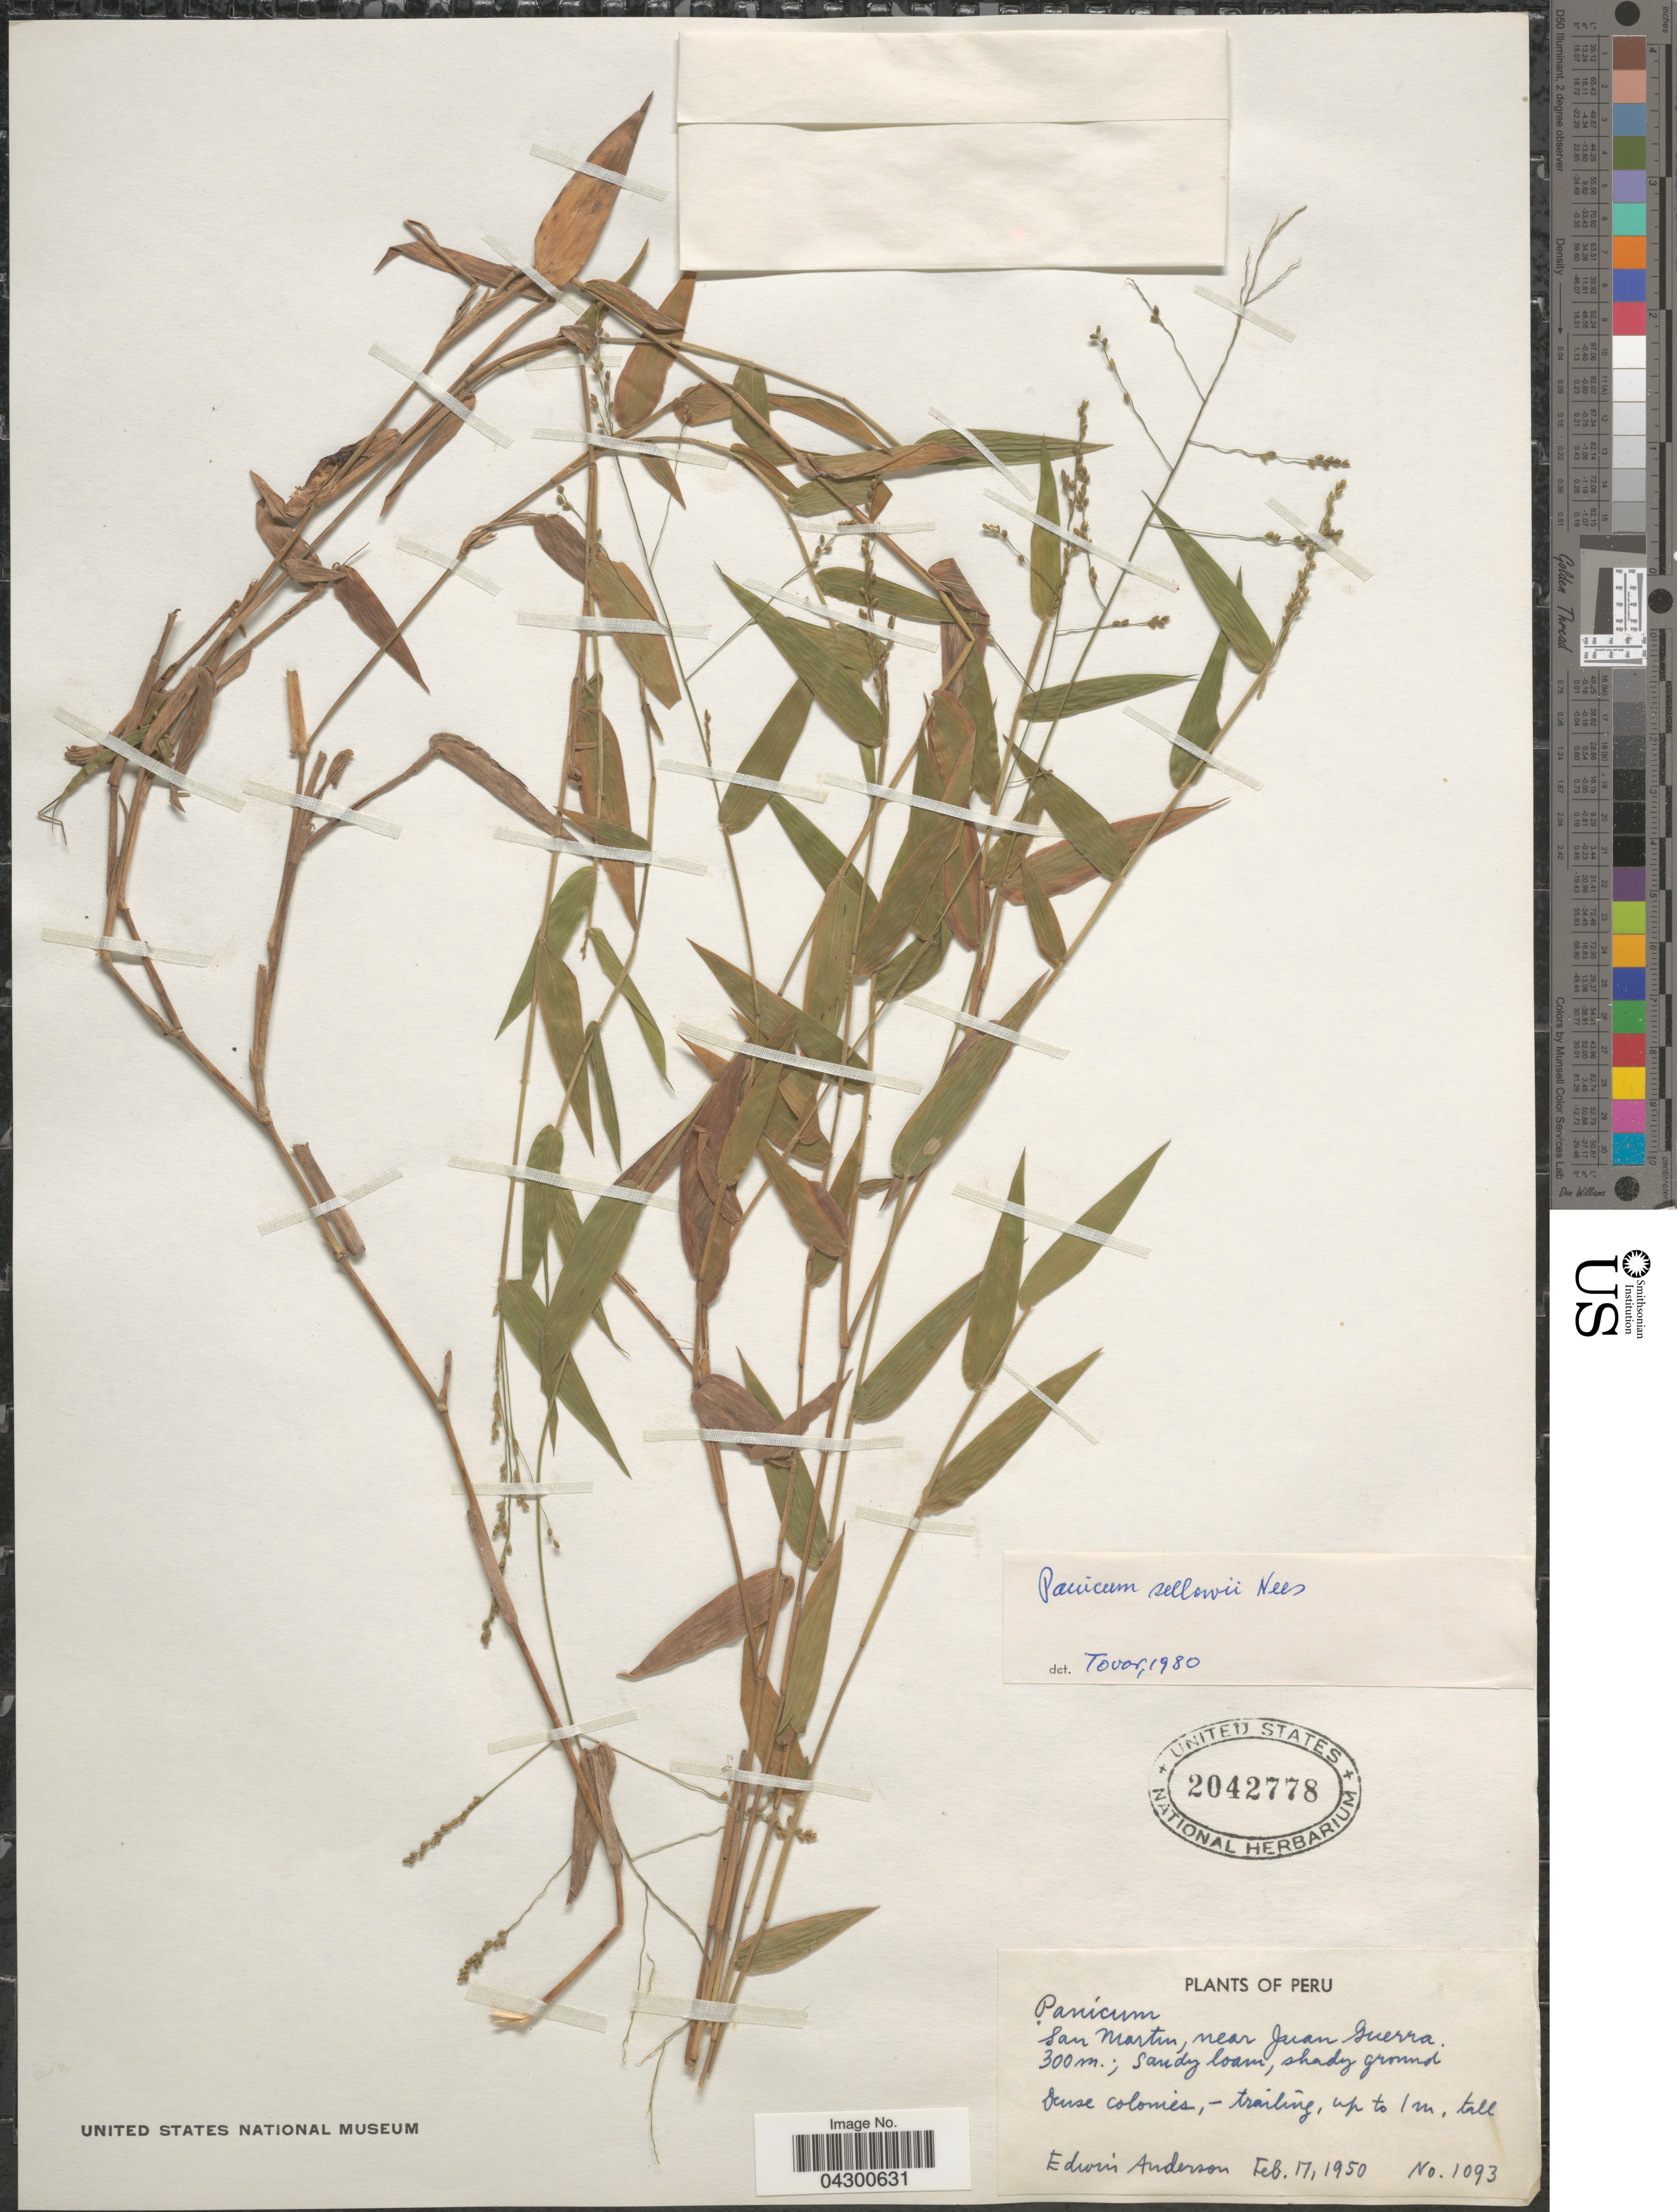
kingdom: Plantae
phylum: Tracheophyta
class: Liliopsida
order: Poales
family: Poaceae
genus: Panicum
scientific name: Panicum sellowii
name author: Nees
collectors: E. Anderson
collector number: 1093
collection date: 1950-02-17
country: Peru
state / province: San Martín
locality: San Martin, near Juan Guerra.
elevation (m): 300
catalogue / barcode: US 2042778